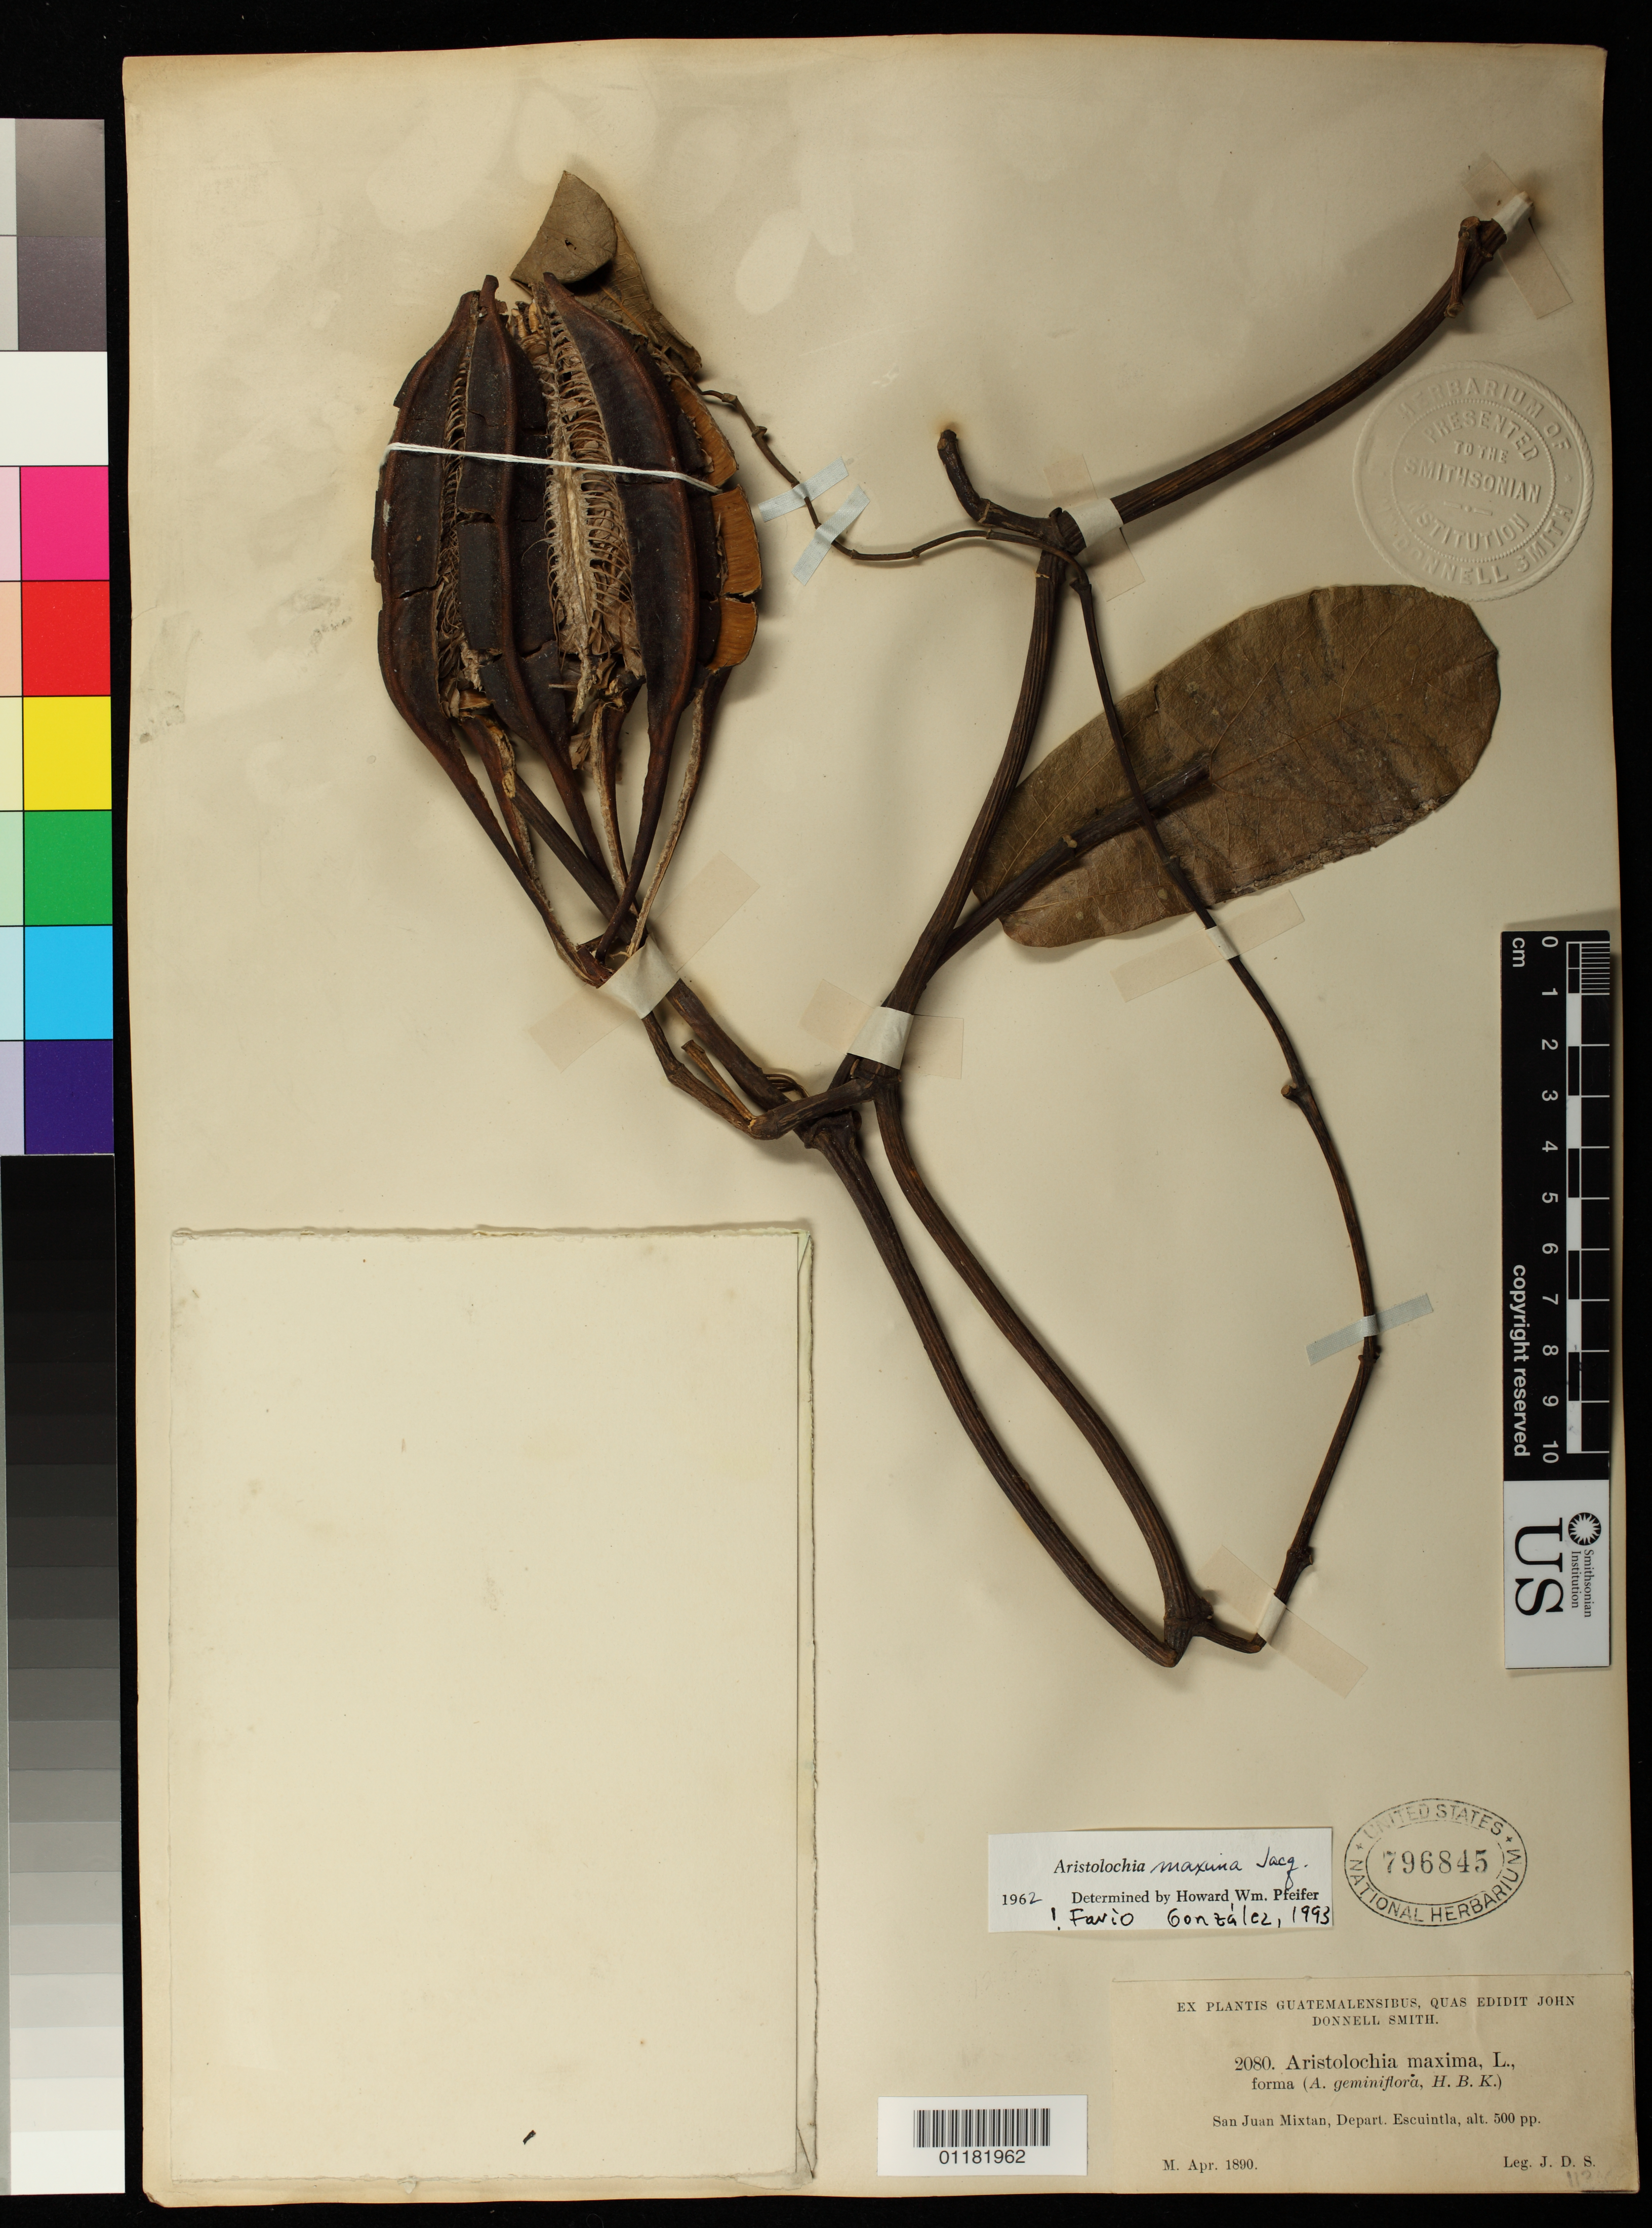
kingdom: Plantae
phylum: Tracheophyta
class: Magnoliopsida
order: Piperales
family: Aristolochiaceae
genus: Aristolochia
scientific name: Aristolochia maxima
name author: Jacq.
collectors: J. Donnell Smith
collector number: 2080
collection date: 1890-04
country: Guatemala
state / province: Escuintla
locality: San Juan Mixtan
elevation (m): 152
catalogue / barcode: US 796845